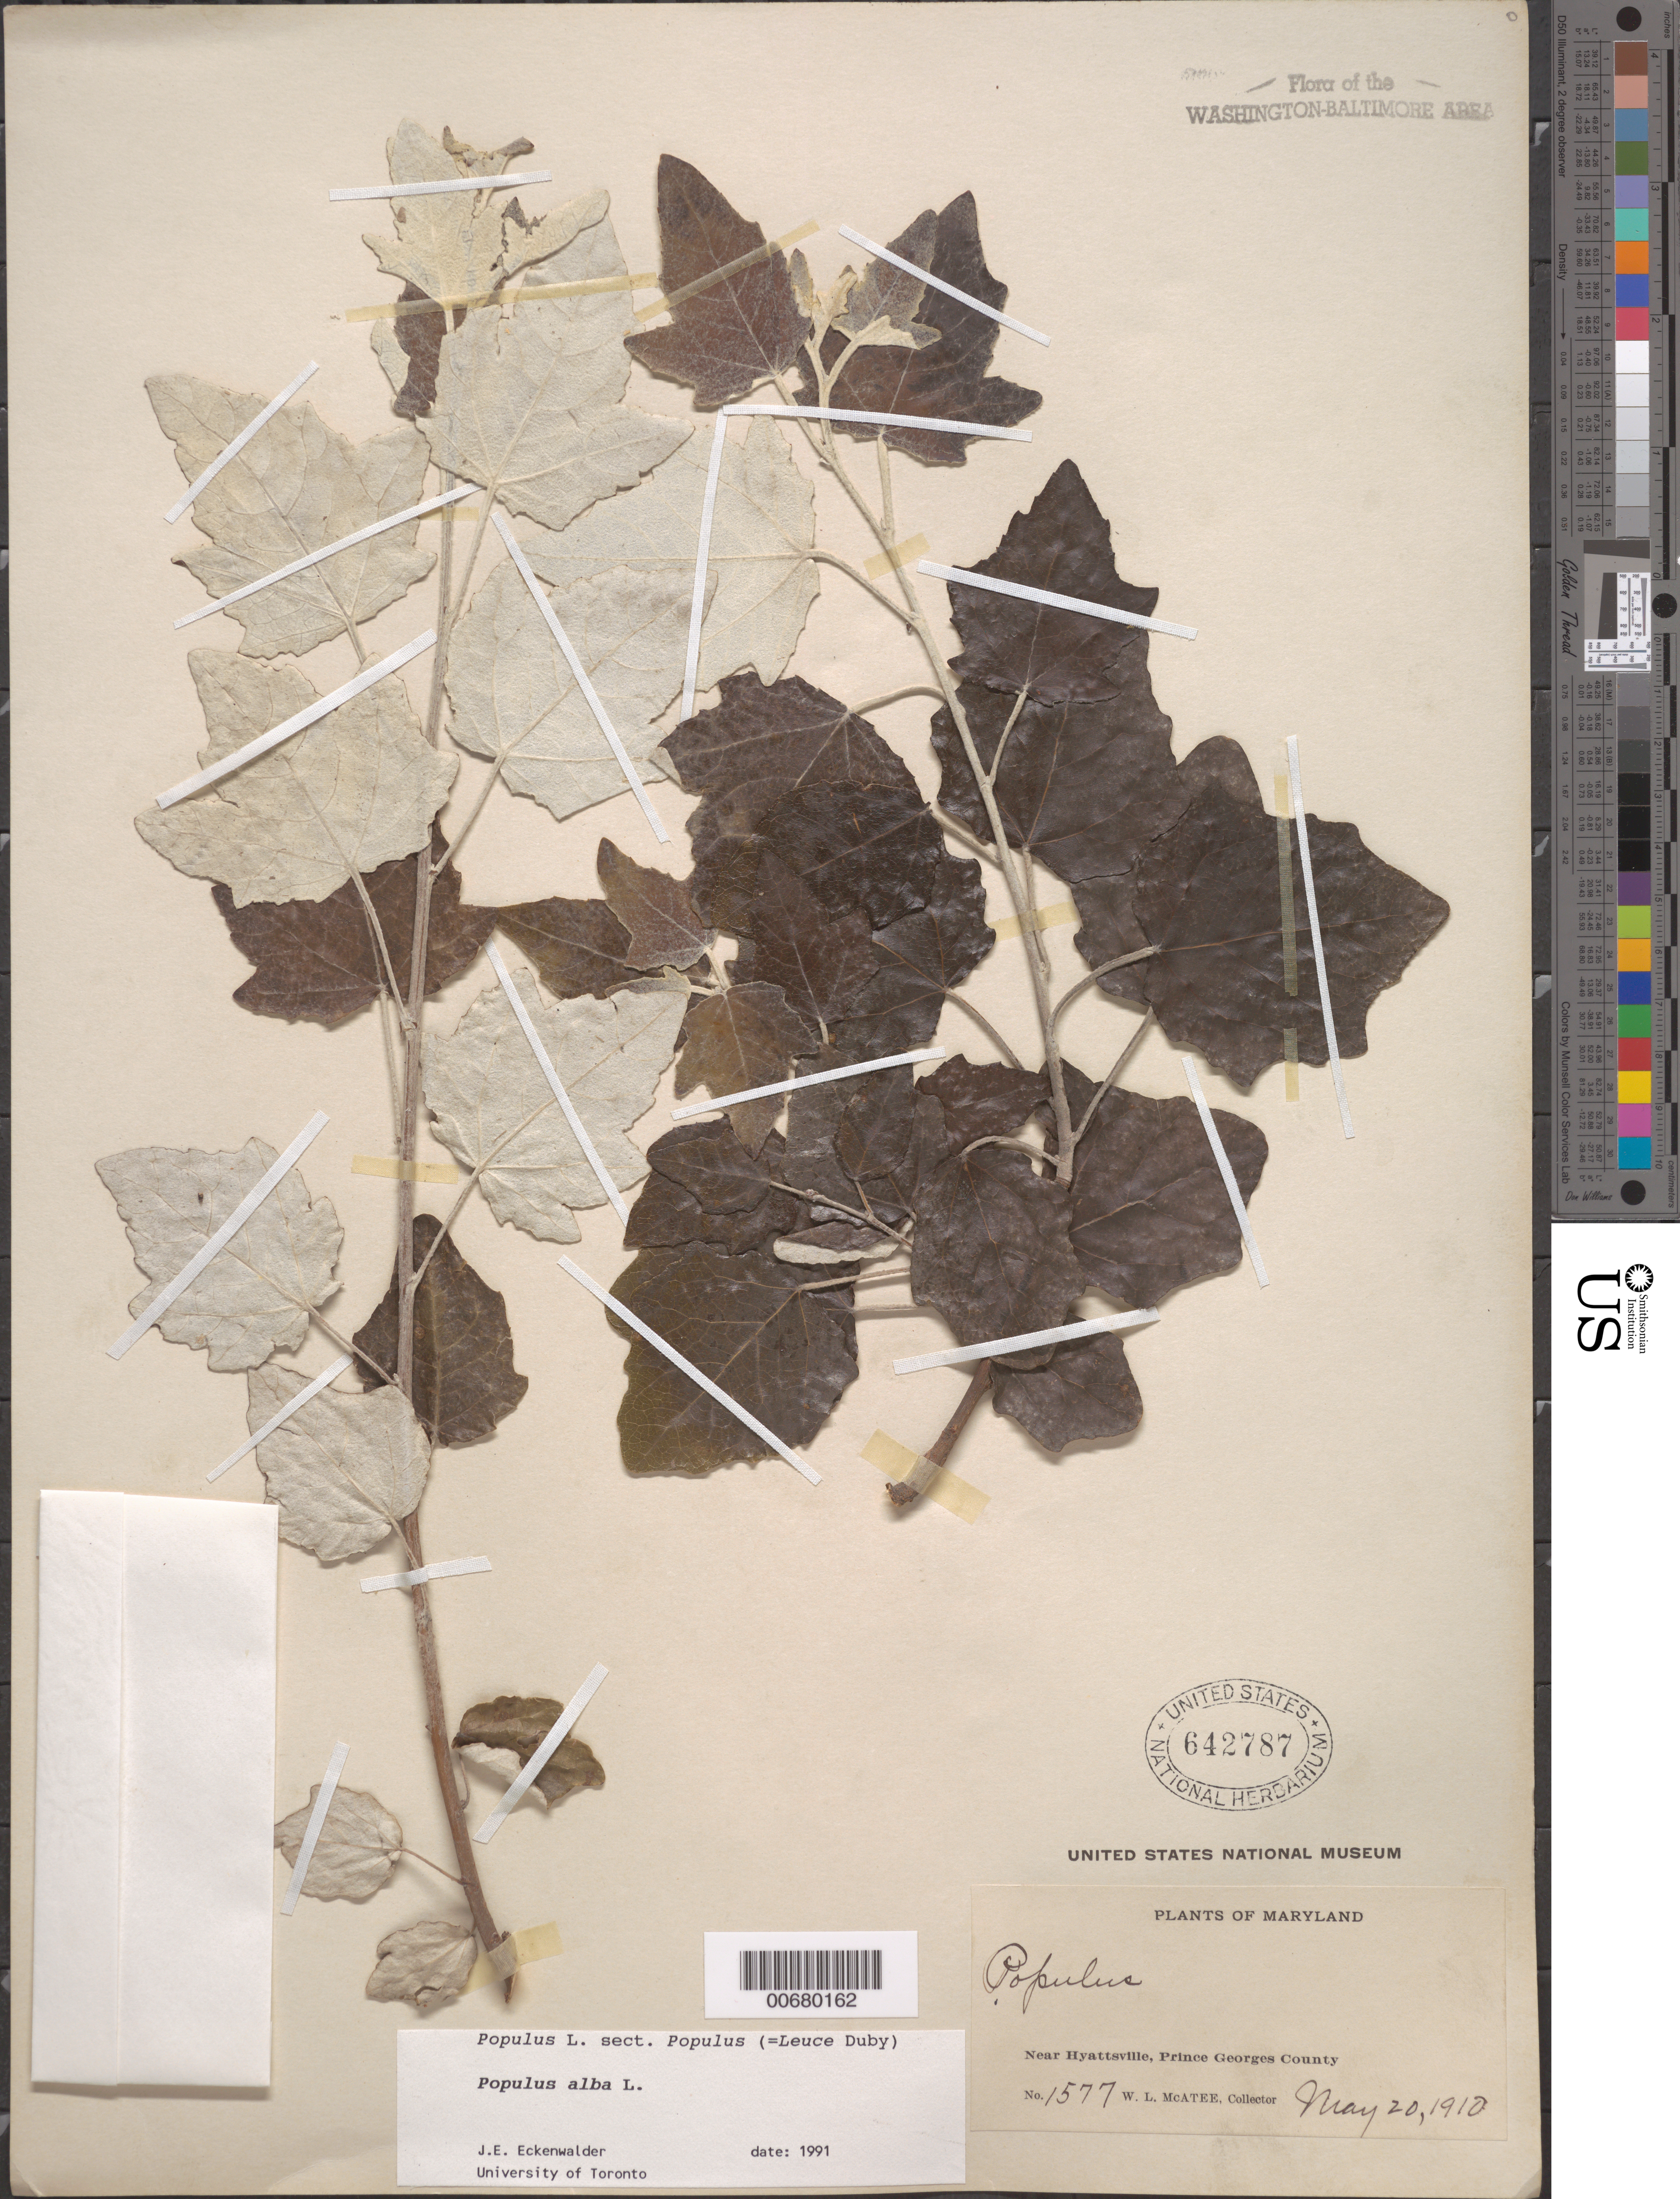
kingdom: Plantae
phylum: Tracheophyta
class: Magnoliopsida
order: Malpighiales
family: Salicaceae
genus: Populus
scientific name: Populus alba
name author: L.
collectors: W. McAtee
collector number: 1577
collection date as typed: May 20, 1910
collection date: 1910-05-20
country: United States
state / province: Maryland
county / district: Prince George's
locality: Near Hyattsville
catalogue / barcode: US 642787